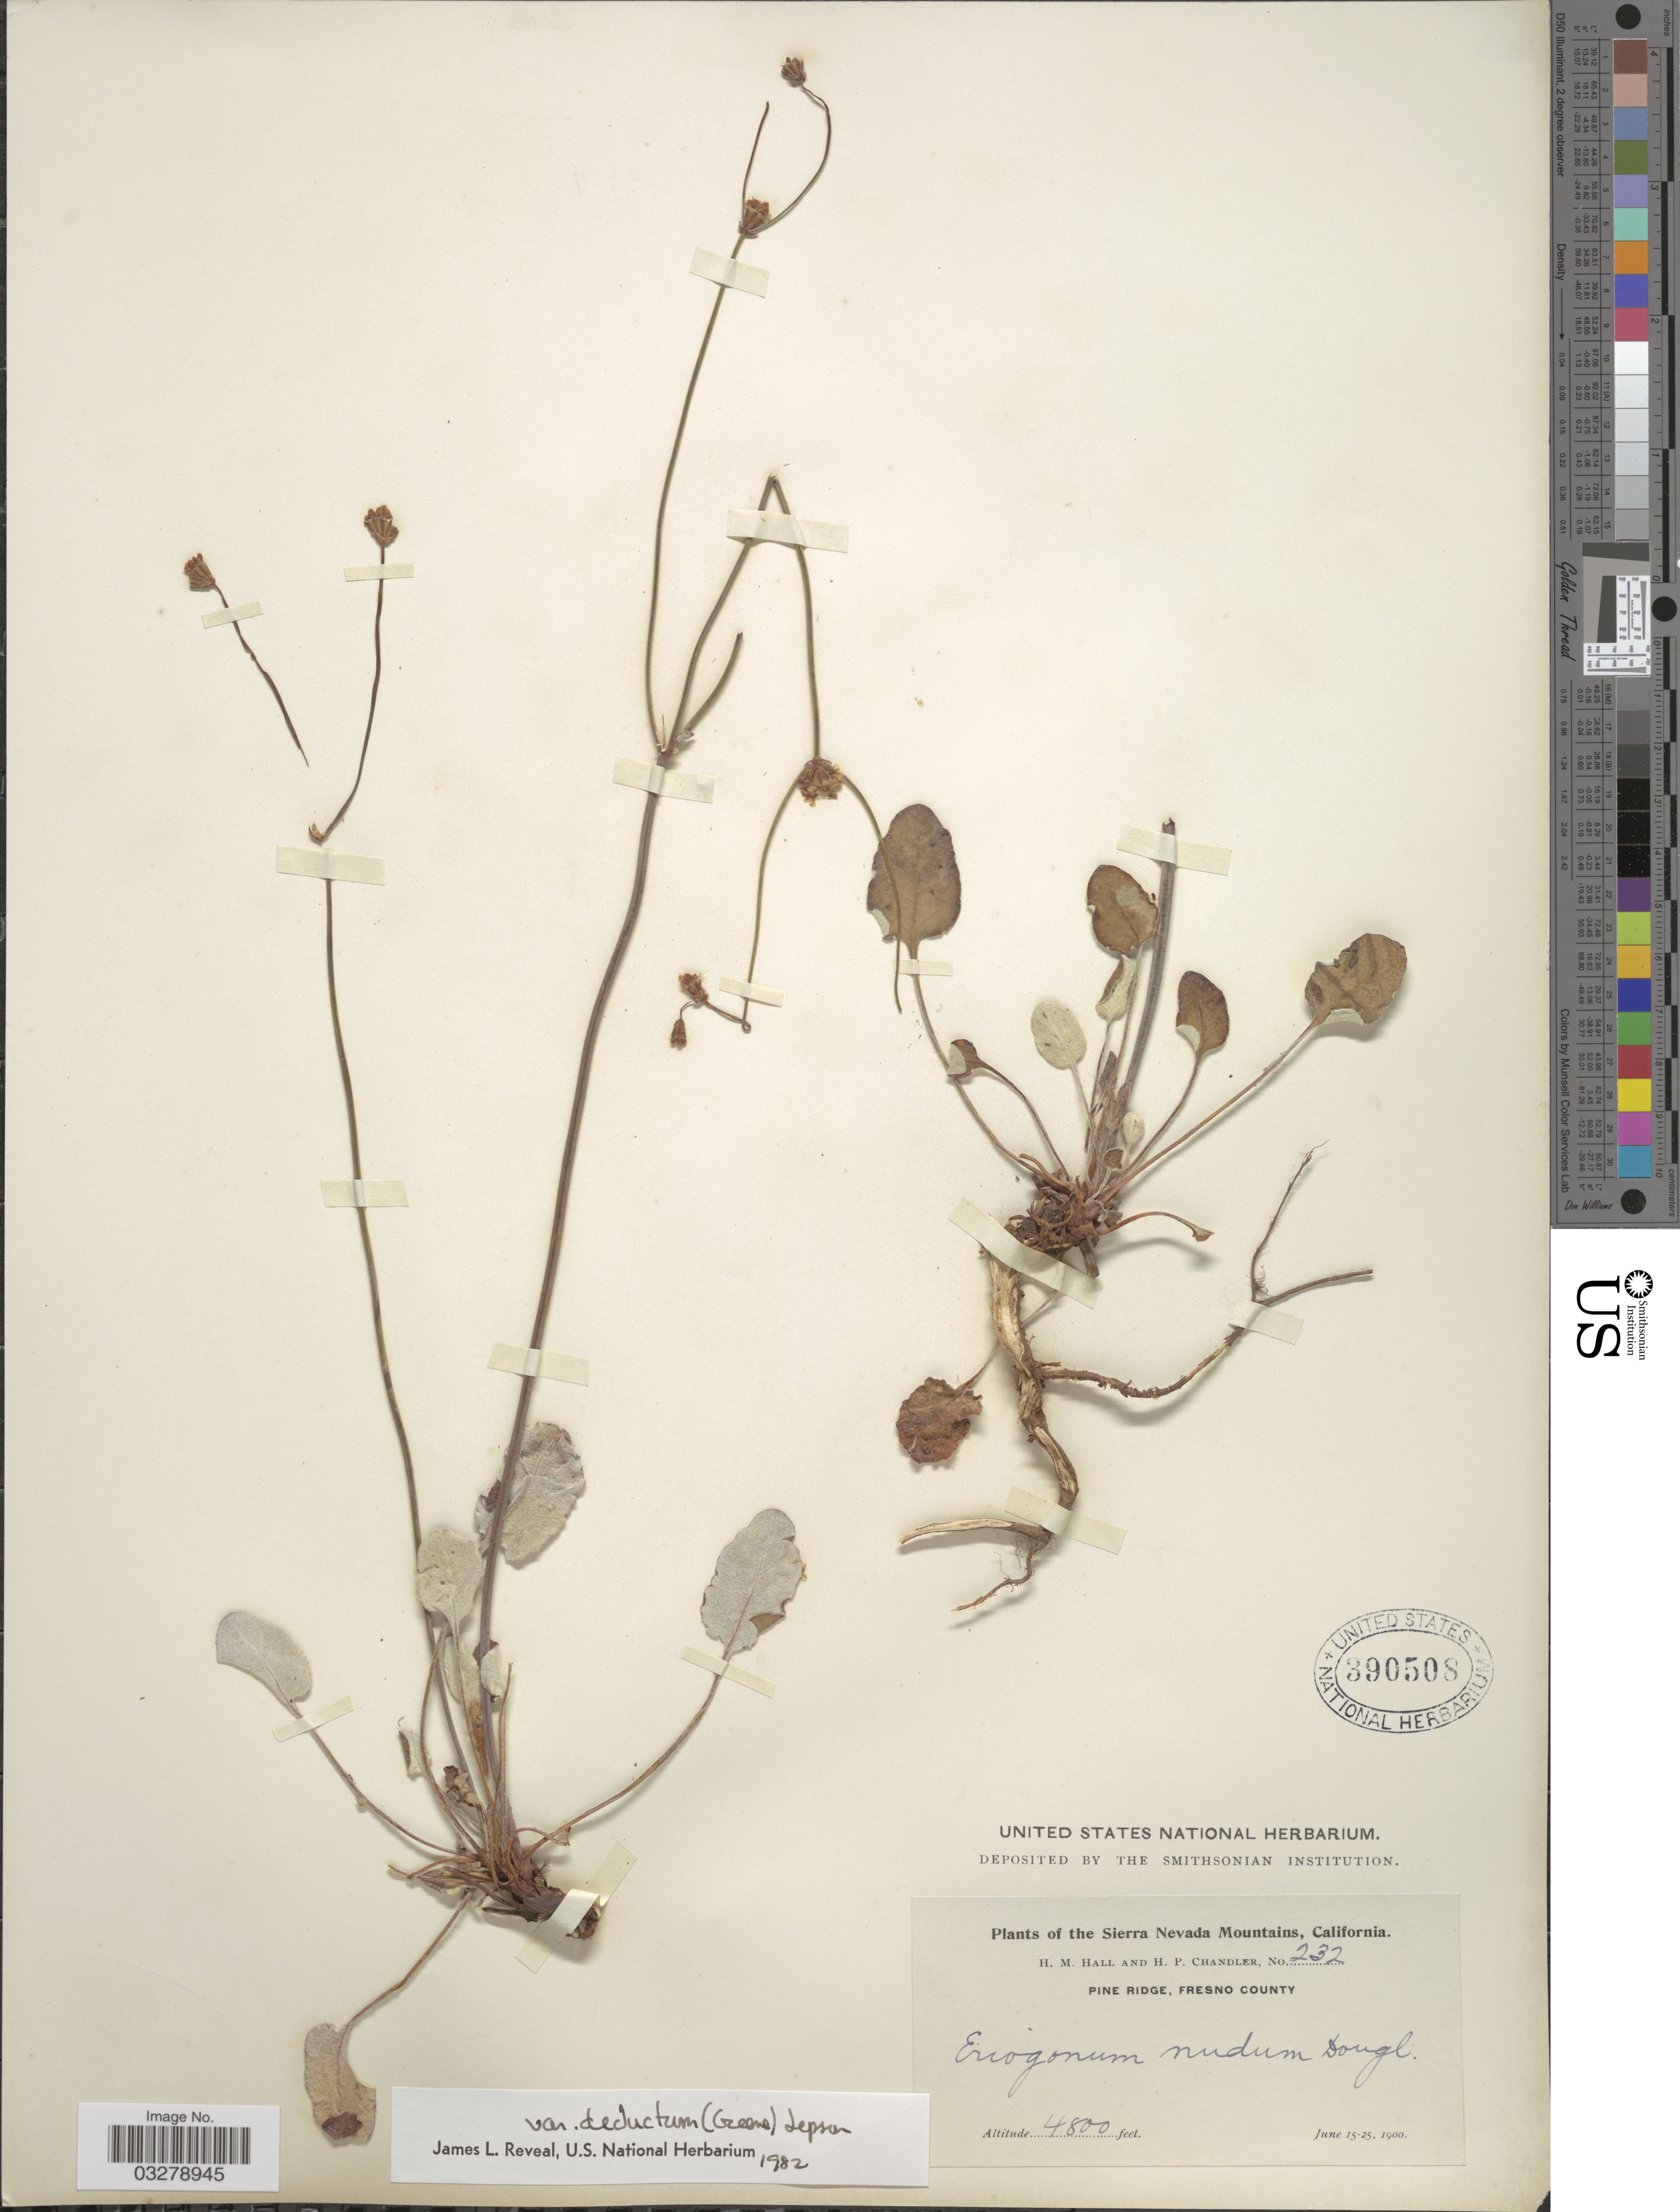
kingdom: Plantae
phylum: Tracheophyta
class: Magnoliopsida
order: Caryophyllales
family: Polygonaceae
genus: Eriogonum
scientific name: Eriogonum nudum var. deductum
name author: (Greene) Jeps.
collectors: H. M. Hall & H. Chandler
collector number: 232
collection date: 1900-06-15/1900-06-25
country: United States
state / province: California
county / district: Fresno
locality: Sierra Nevada Mountains, Pine Ridge, Frenso County.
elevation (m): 1463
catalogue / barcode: US 390508